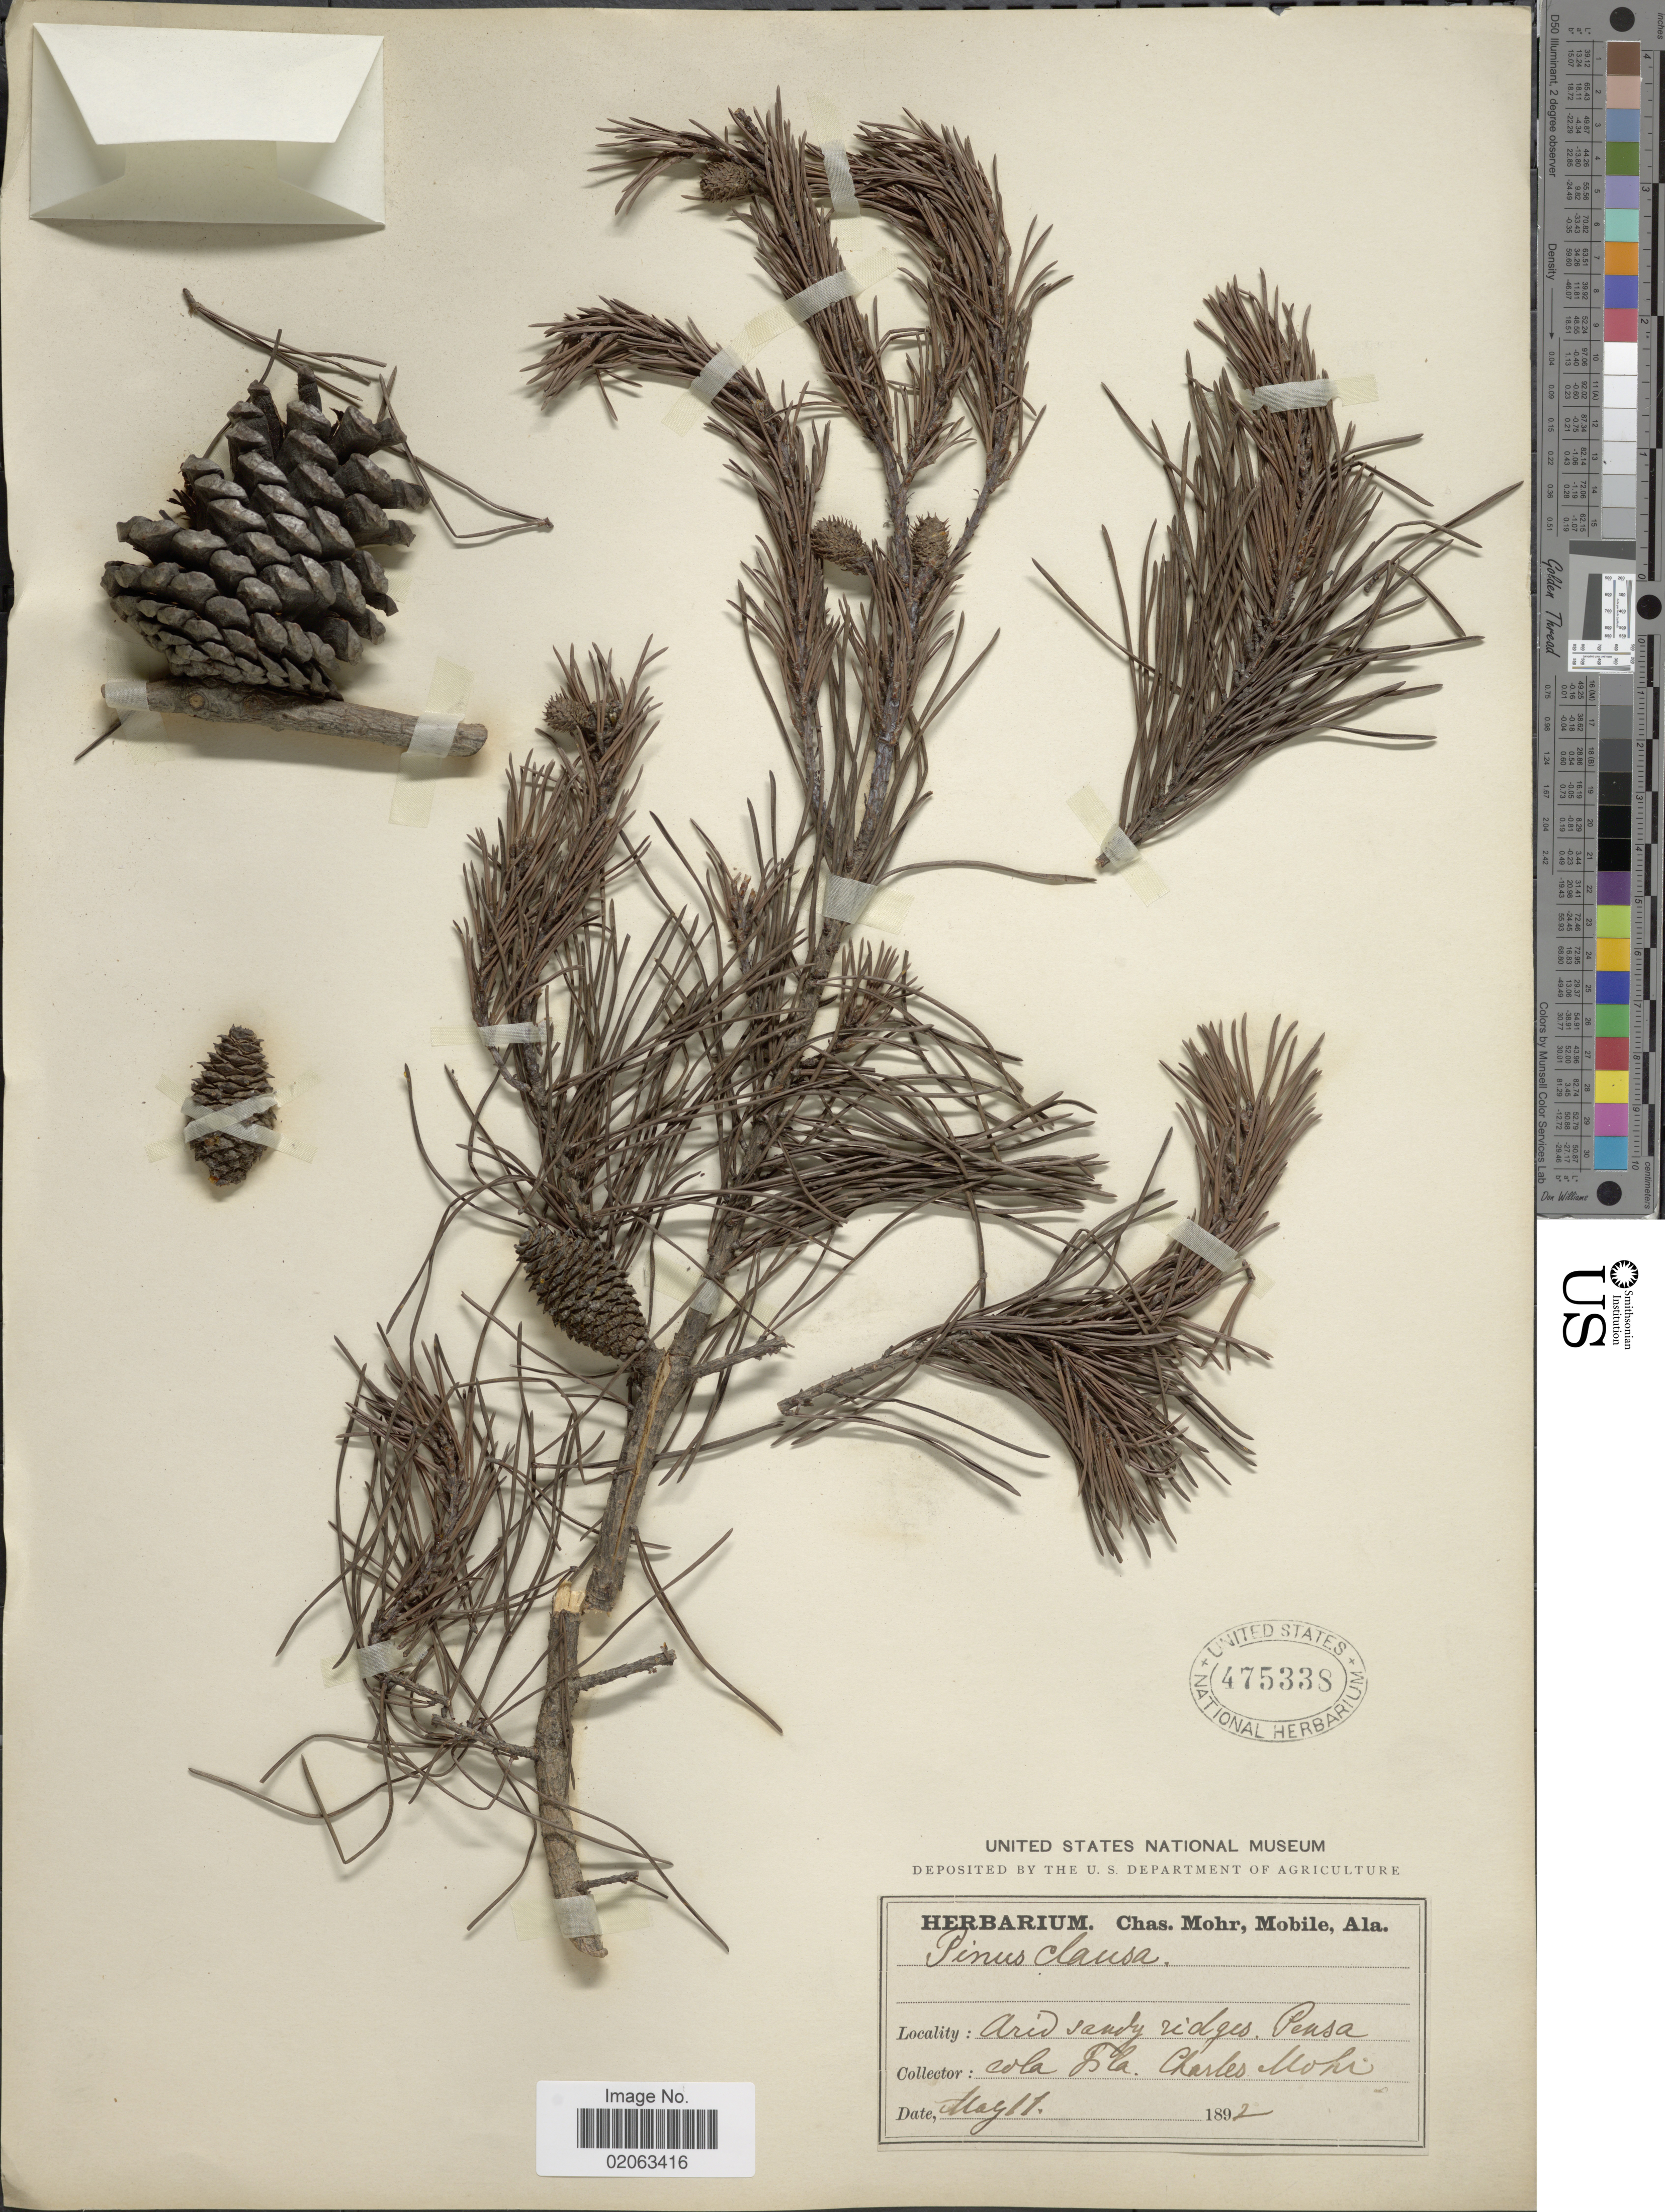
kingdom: Plantae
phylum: Tracheophyta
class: Pinopsida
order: Pinales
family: Pinaceae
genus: Pinus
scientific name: Pinus clausa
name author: (Chapm. ex Engelm.) Vasey ex Sarg.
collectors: C. T. Mohr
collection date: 1892-05-11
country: United States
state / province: Florida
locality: Arid sandy ridges Pensacola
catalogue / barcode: US 475338